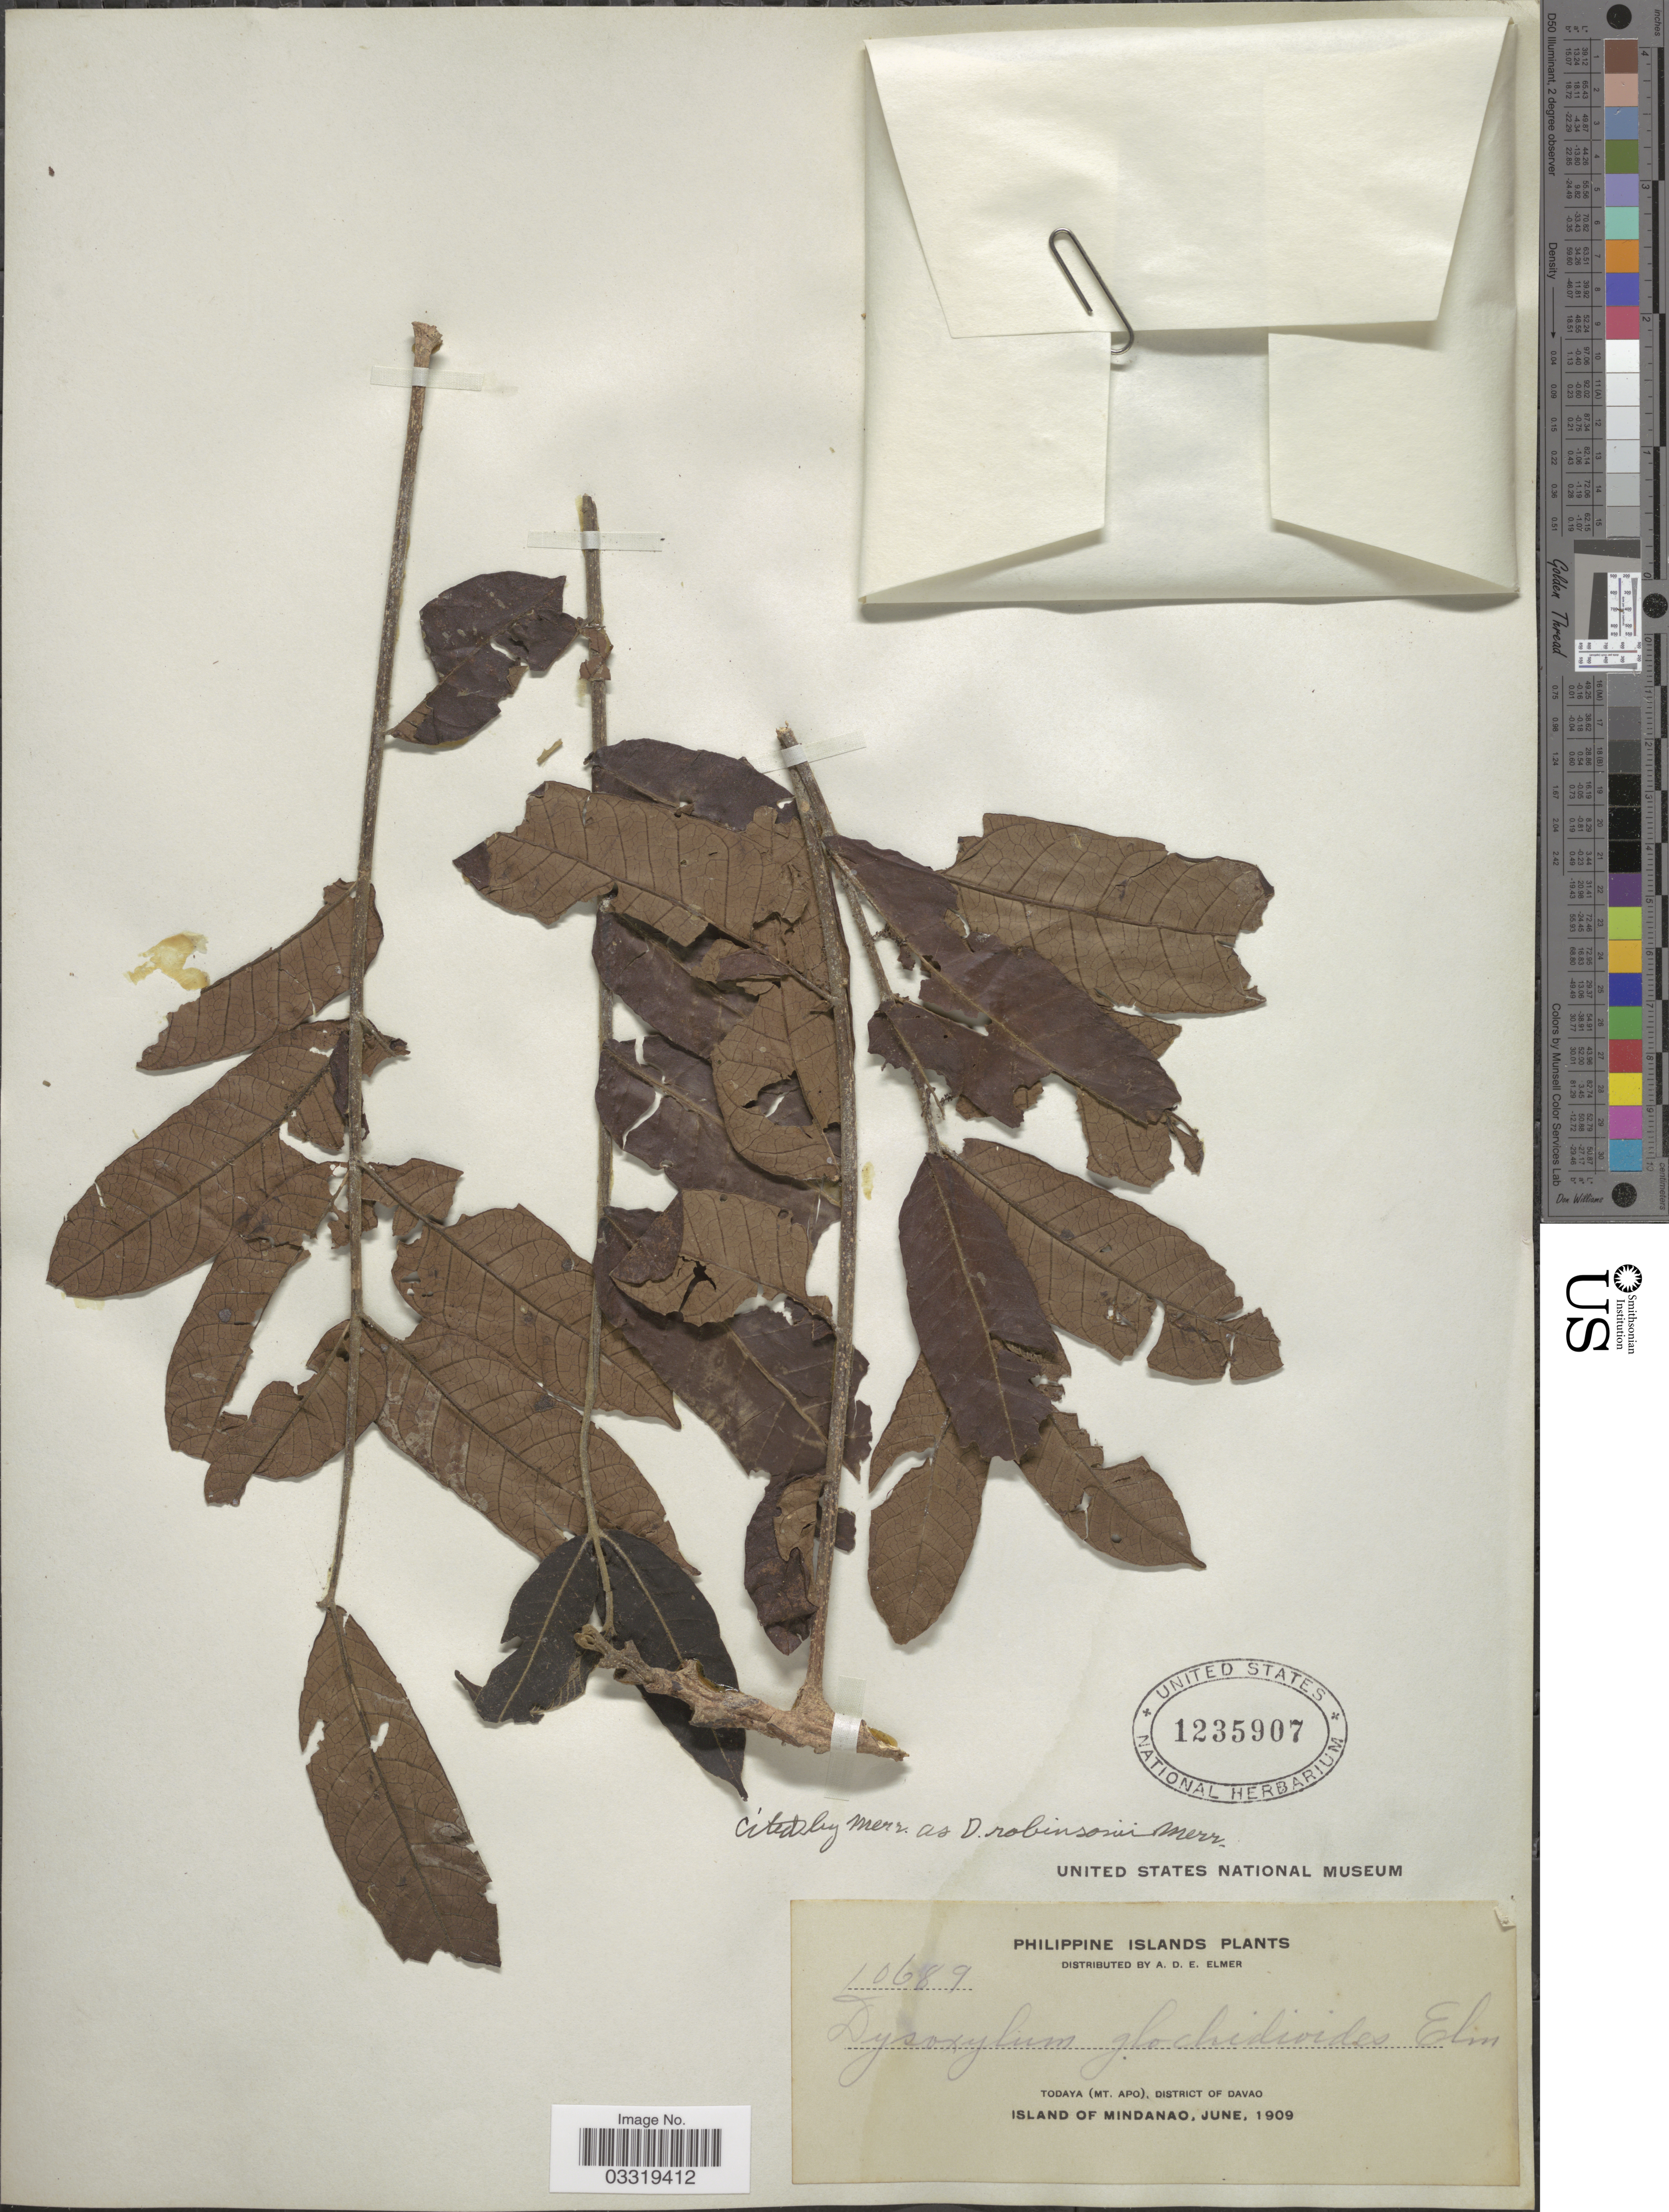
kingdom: Plantae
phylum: Tracheophyta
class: Magnoliopsida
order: Sapindales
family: Meliaceae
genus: Epicharis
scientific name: Epicharis parasitica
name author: (Osbeck) Mabb.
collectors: A. D. E. Elmer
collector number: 10689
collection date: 1909-06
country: Philippines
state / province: Davao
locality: Todaya (Mt. Apo), District of Davao, Island of Mindanao.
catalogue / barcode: US 1235907